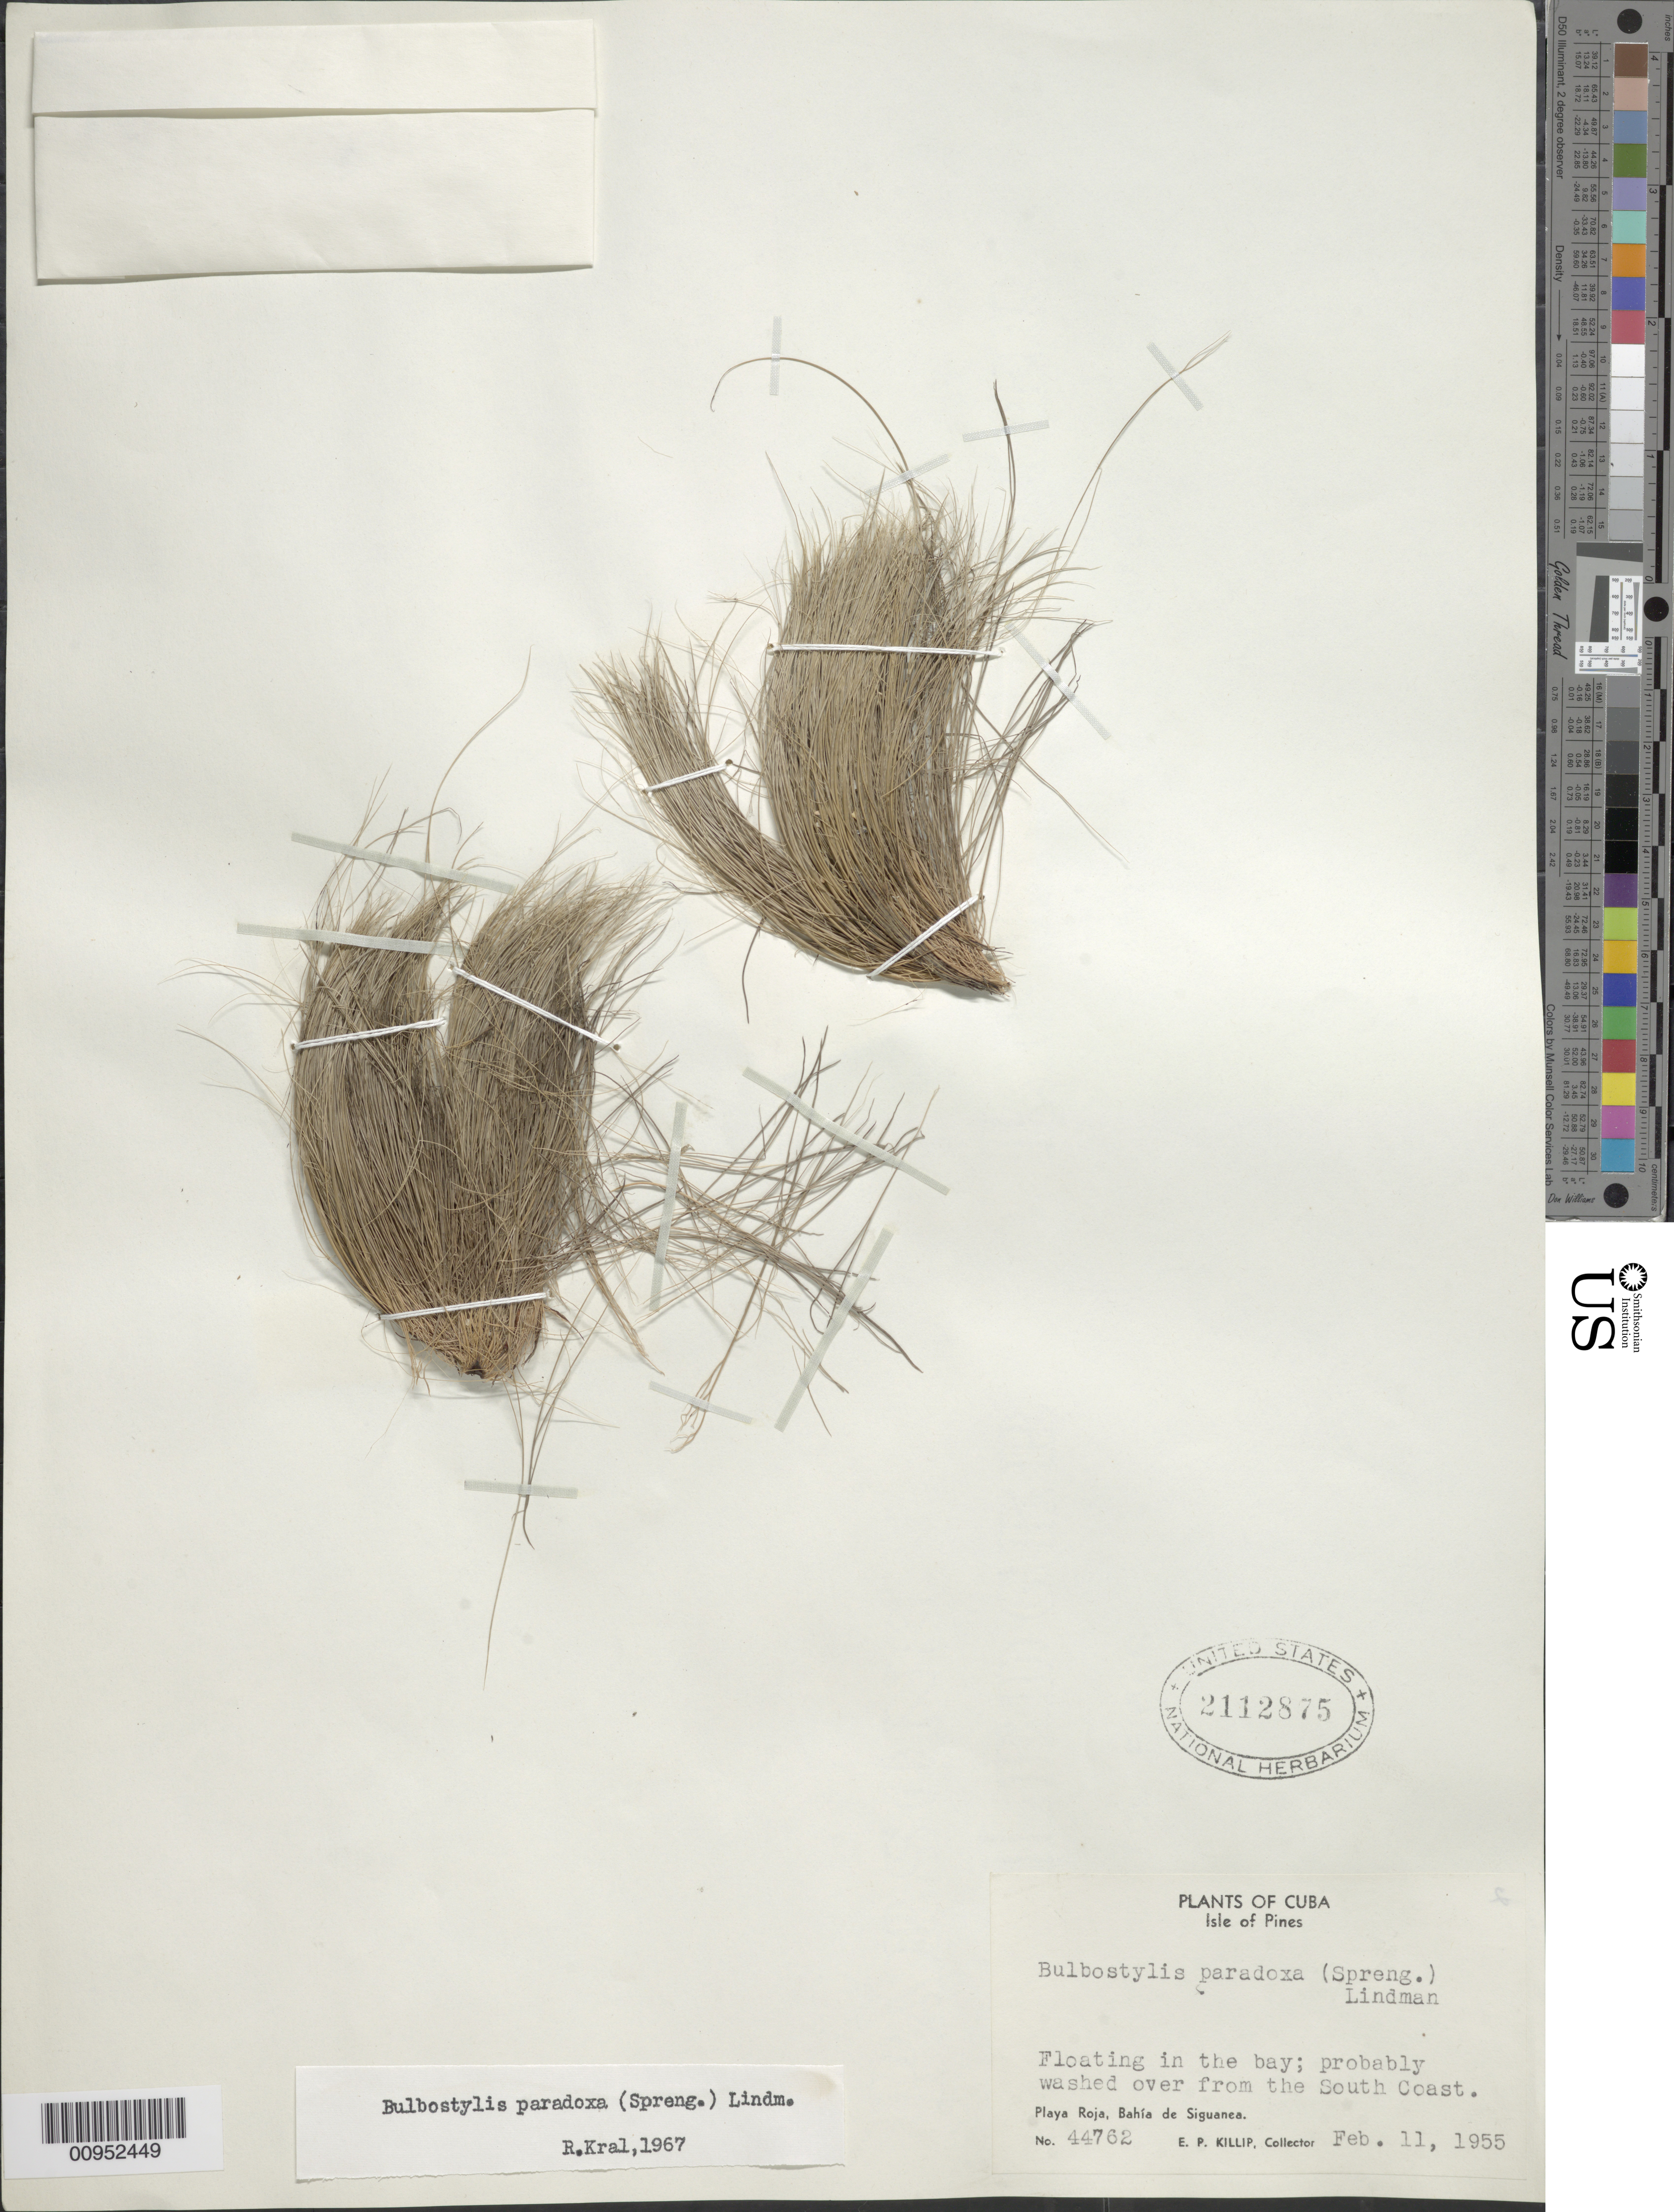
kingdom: Plantae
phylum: Tracheophyta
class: Liliopsida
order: Poales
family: Cyperaceae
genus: Bulbostylis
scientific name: Bulbostylis paradoxa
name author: (Spreng.) Lindm.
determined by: Kral, Robert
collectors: E. P. Killip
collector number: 44762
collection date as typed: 11 Feb 1955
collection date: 1955-02-11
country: Cuba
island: Isla de la Juventud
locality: Playa Roja, Bahía de Siguanea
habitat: Floating in the bay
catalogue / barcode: US 2112875